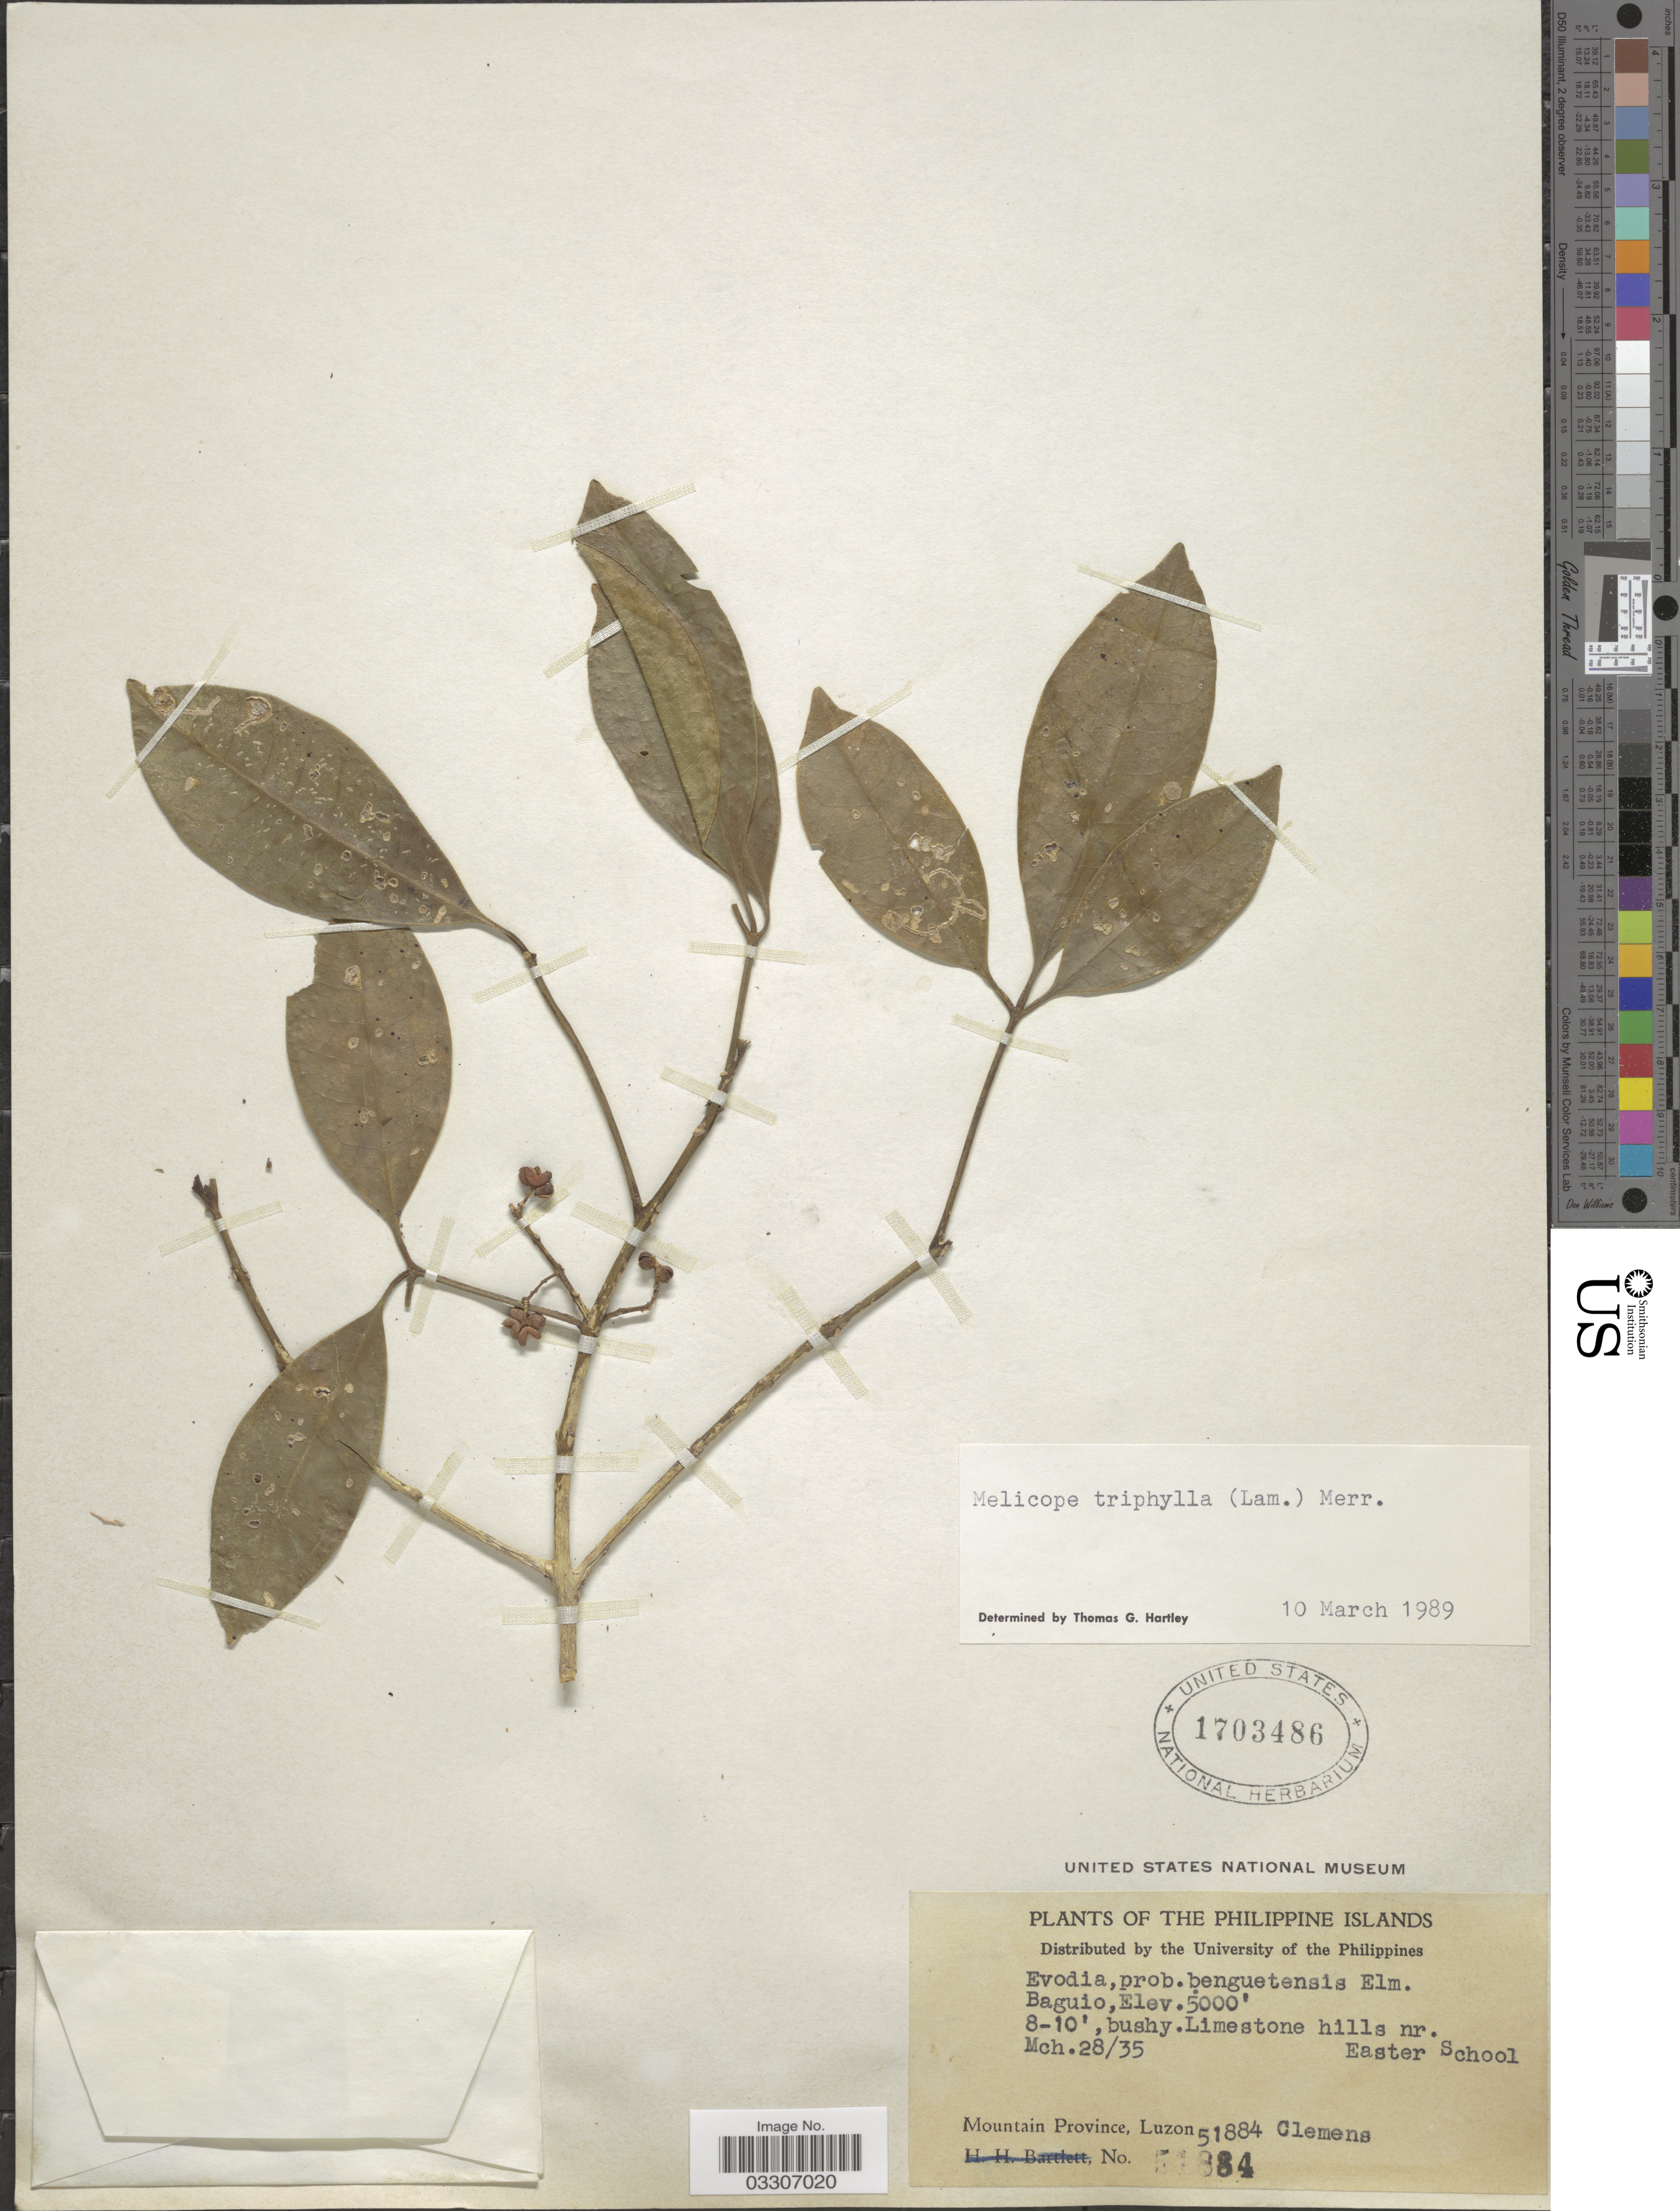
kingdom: Plantae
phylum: Tracheophyta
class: Magnoliopsida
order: Sapindales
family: Rutaceae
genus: Melicope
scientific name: Melicope triphylla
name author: (Lam.) Merr.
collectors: -. Clemens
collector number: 51884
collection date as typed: Transcribed d/m/y: 28/3/35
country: Philippines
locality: Baguio. Hills nr. Easter School.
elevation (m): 1524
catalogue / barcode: US 1703486